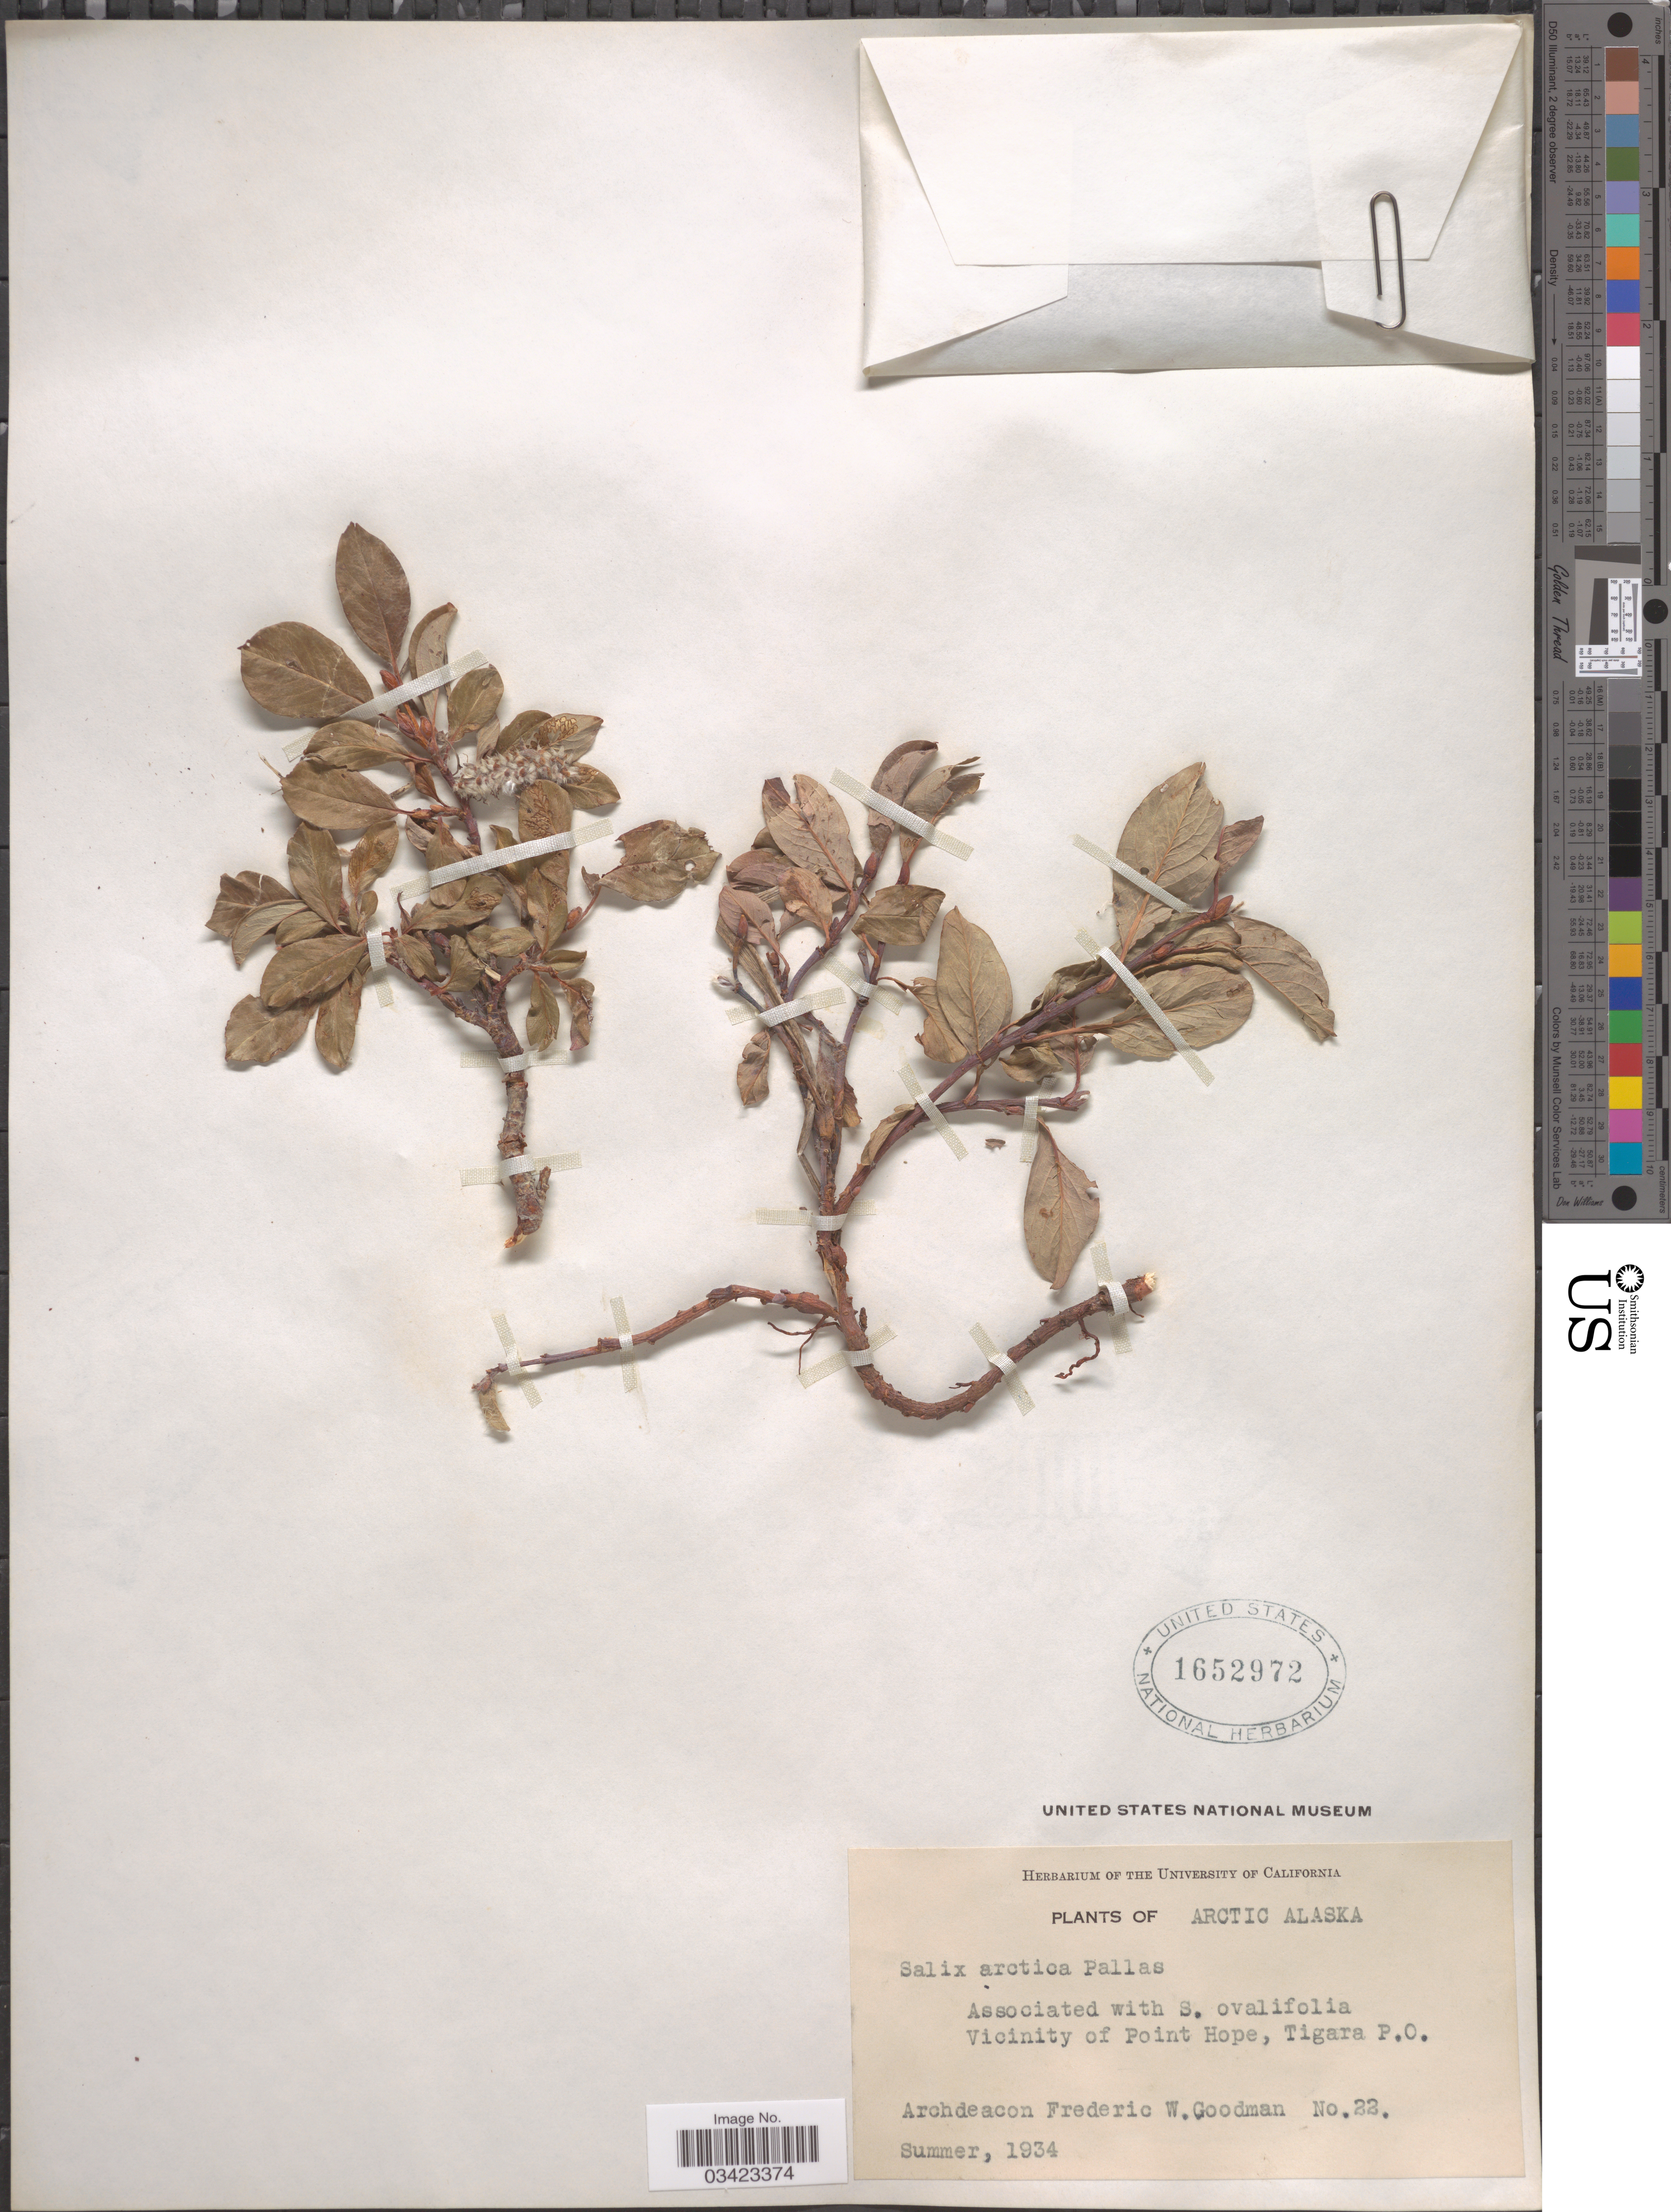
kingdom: Plantae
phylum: Tracheophyta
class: Magnoliopsida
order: Malpighiales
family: Salicaceae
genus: Salix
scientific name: Salix arctica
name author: Pall.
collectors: A. Goodman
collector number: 22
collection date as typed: Summer, 1934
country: United States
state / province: Alaska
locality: Arctic Alaska. Vicinity of Point Hope, Tigara P. O.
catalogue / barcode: US 1652972